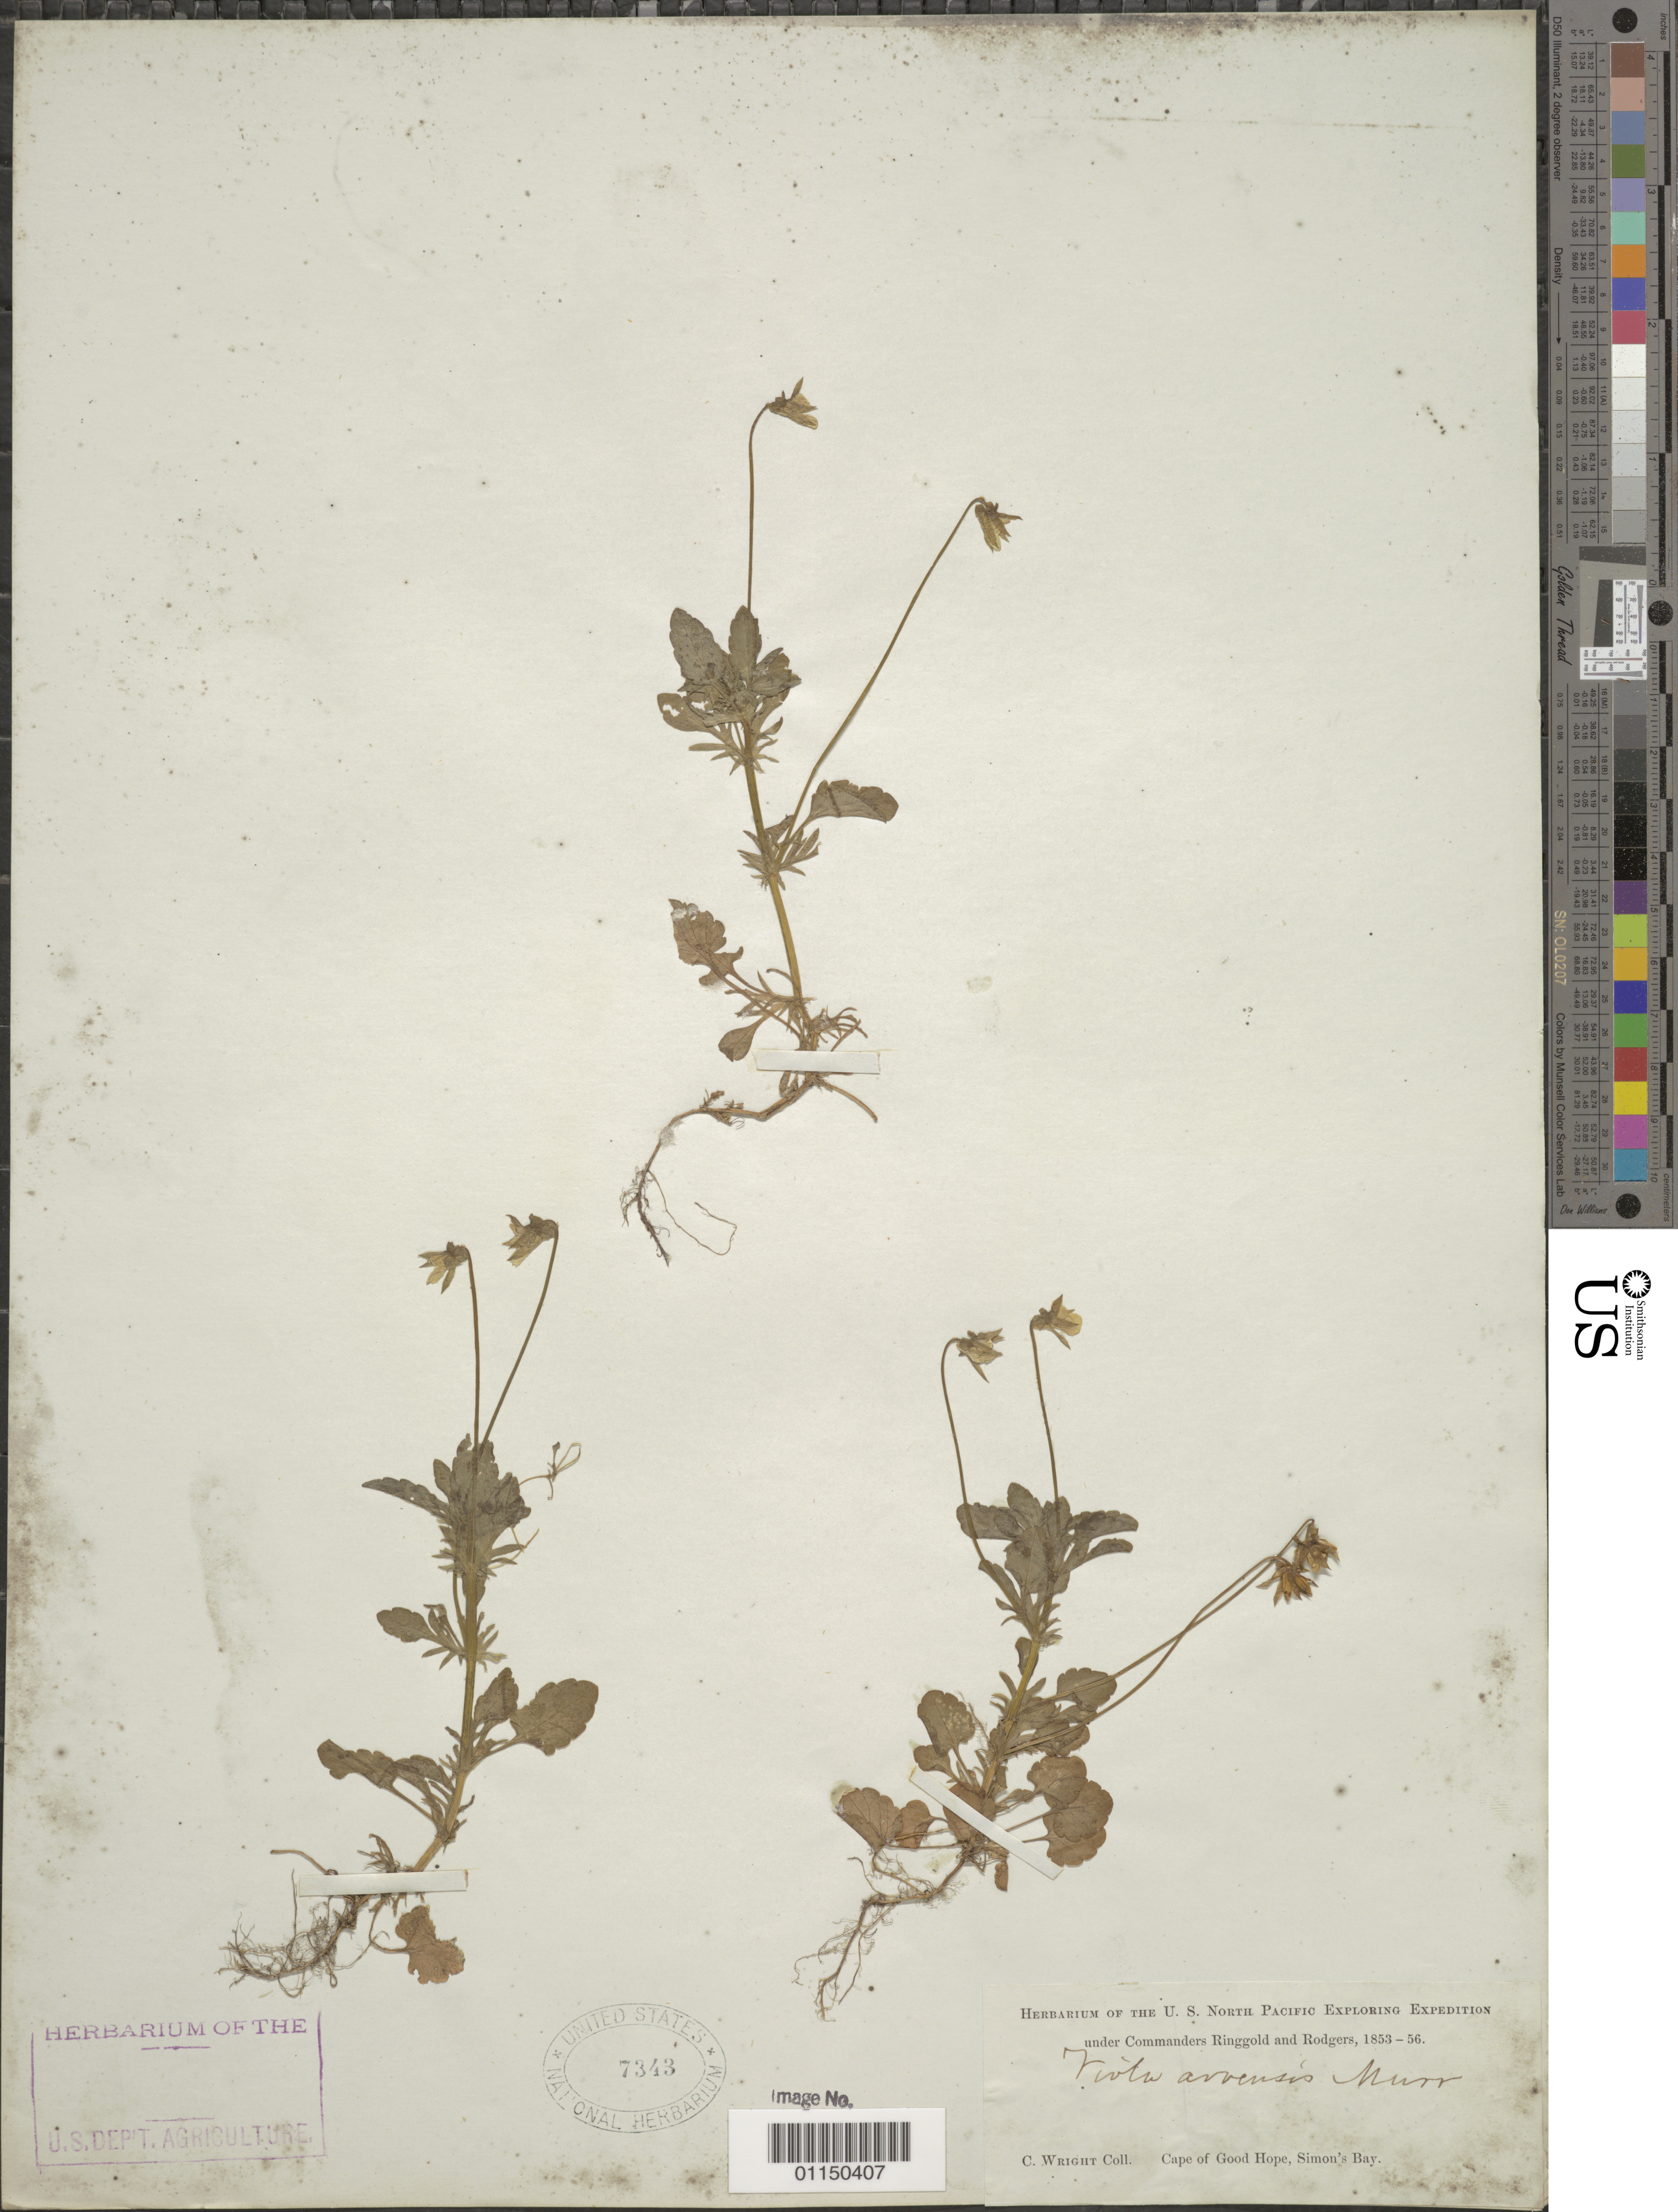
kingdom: Plantae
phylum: Tracheophyta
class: Magnoliopsida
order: Malpighiales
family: Violaceae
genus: Viola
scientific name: Viola arvensis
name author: Murray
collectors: C. Wright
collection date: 1853/1856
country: South Africa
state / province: Western Cape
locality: Cape of Good Hope, Simon's Bay.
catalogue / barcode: US 7343